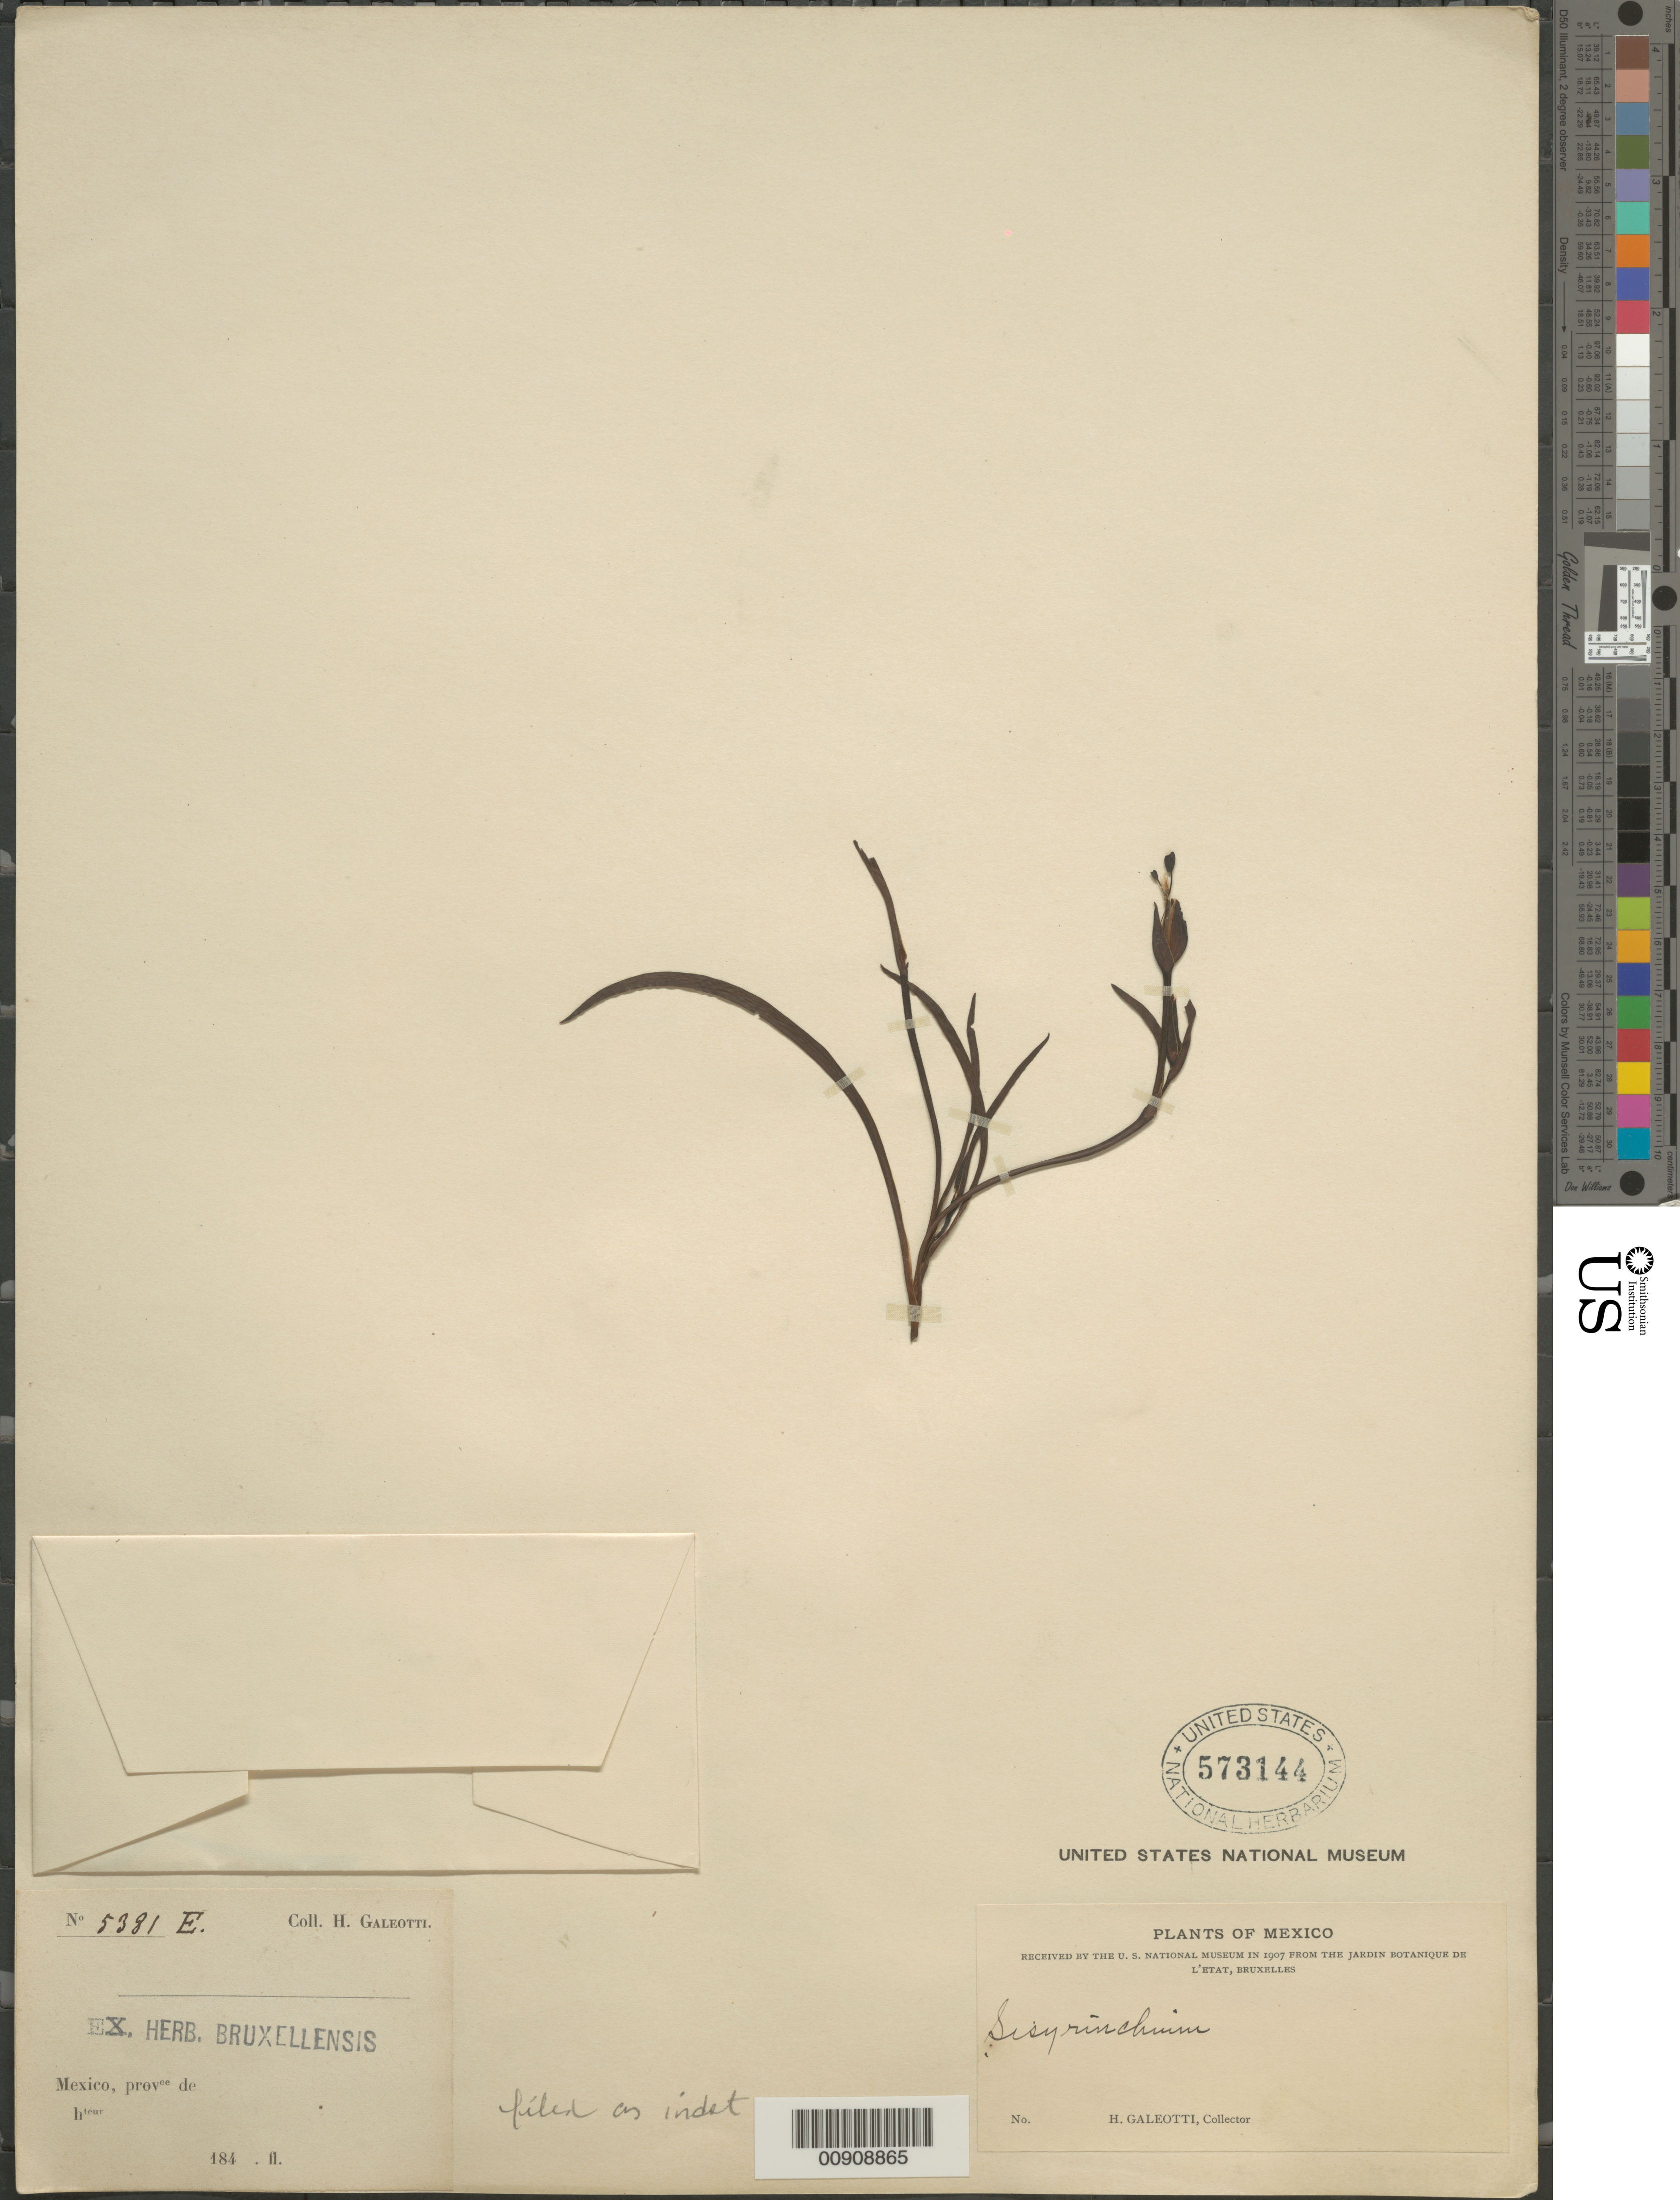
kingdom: Plantae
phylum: Tracheophyta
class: Liliopsida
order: Asparagales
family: Iridaceae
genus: Sisyrinchium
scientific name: Sisyrinchium sp.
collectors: H. G. Galeotti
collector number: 5381 E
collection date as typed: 184-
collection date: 1840/1849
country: Mexico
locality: Mexico.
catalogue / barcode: US 573144